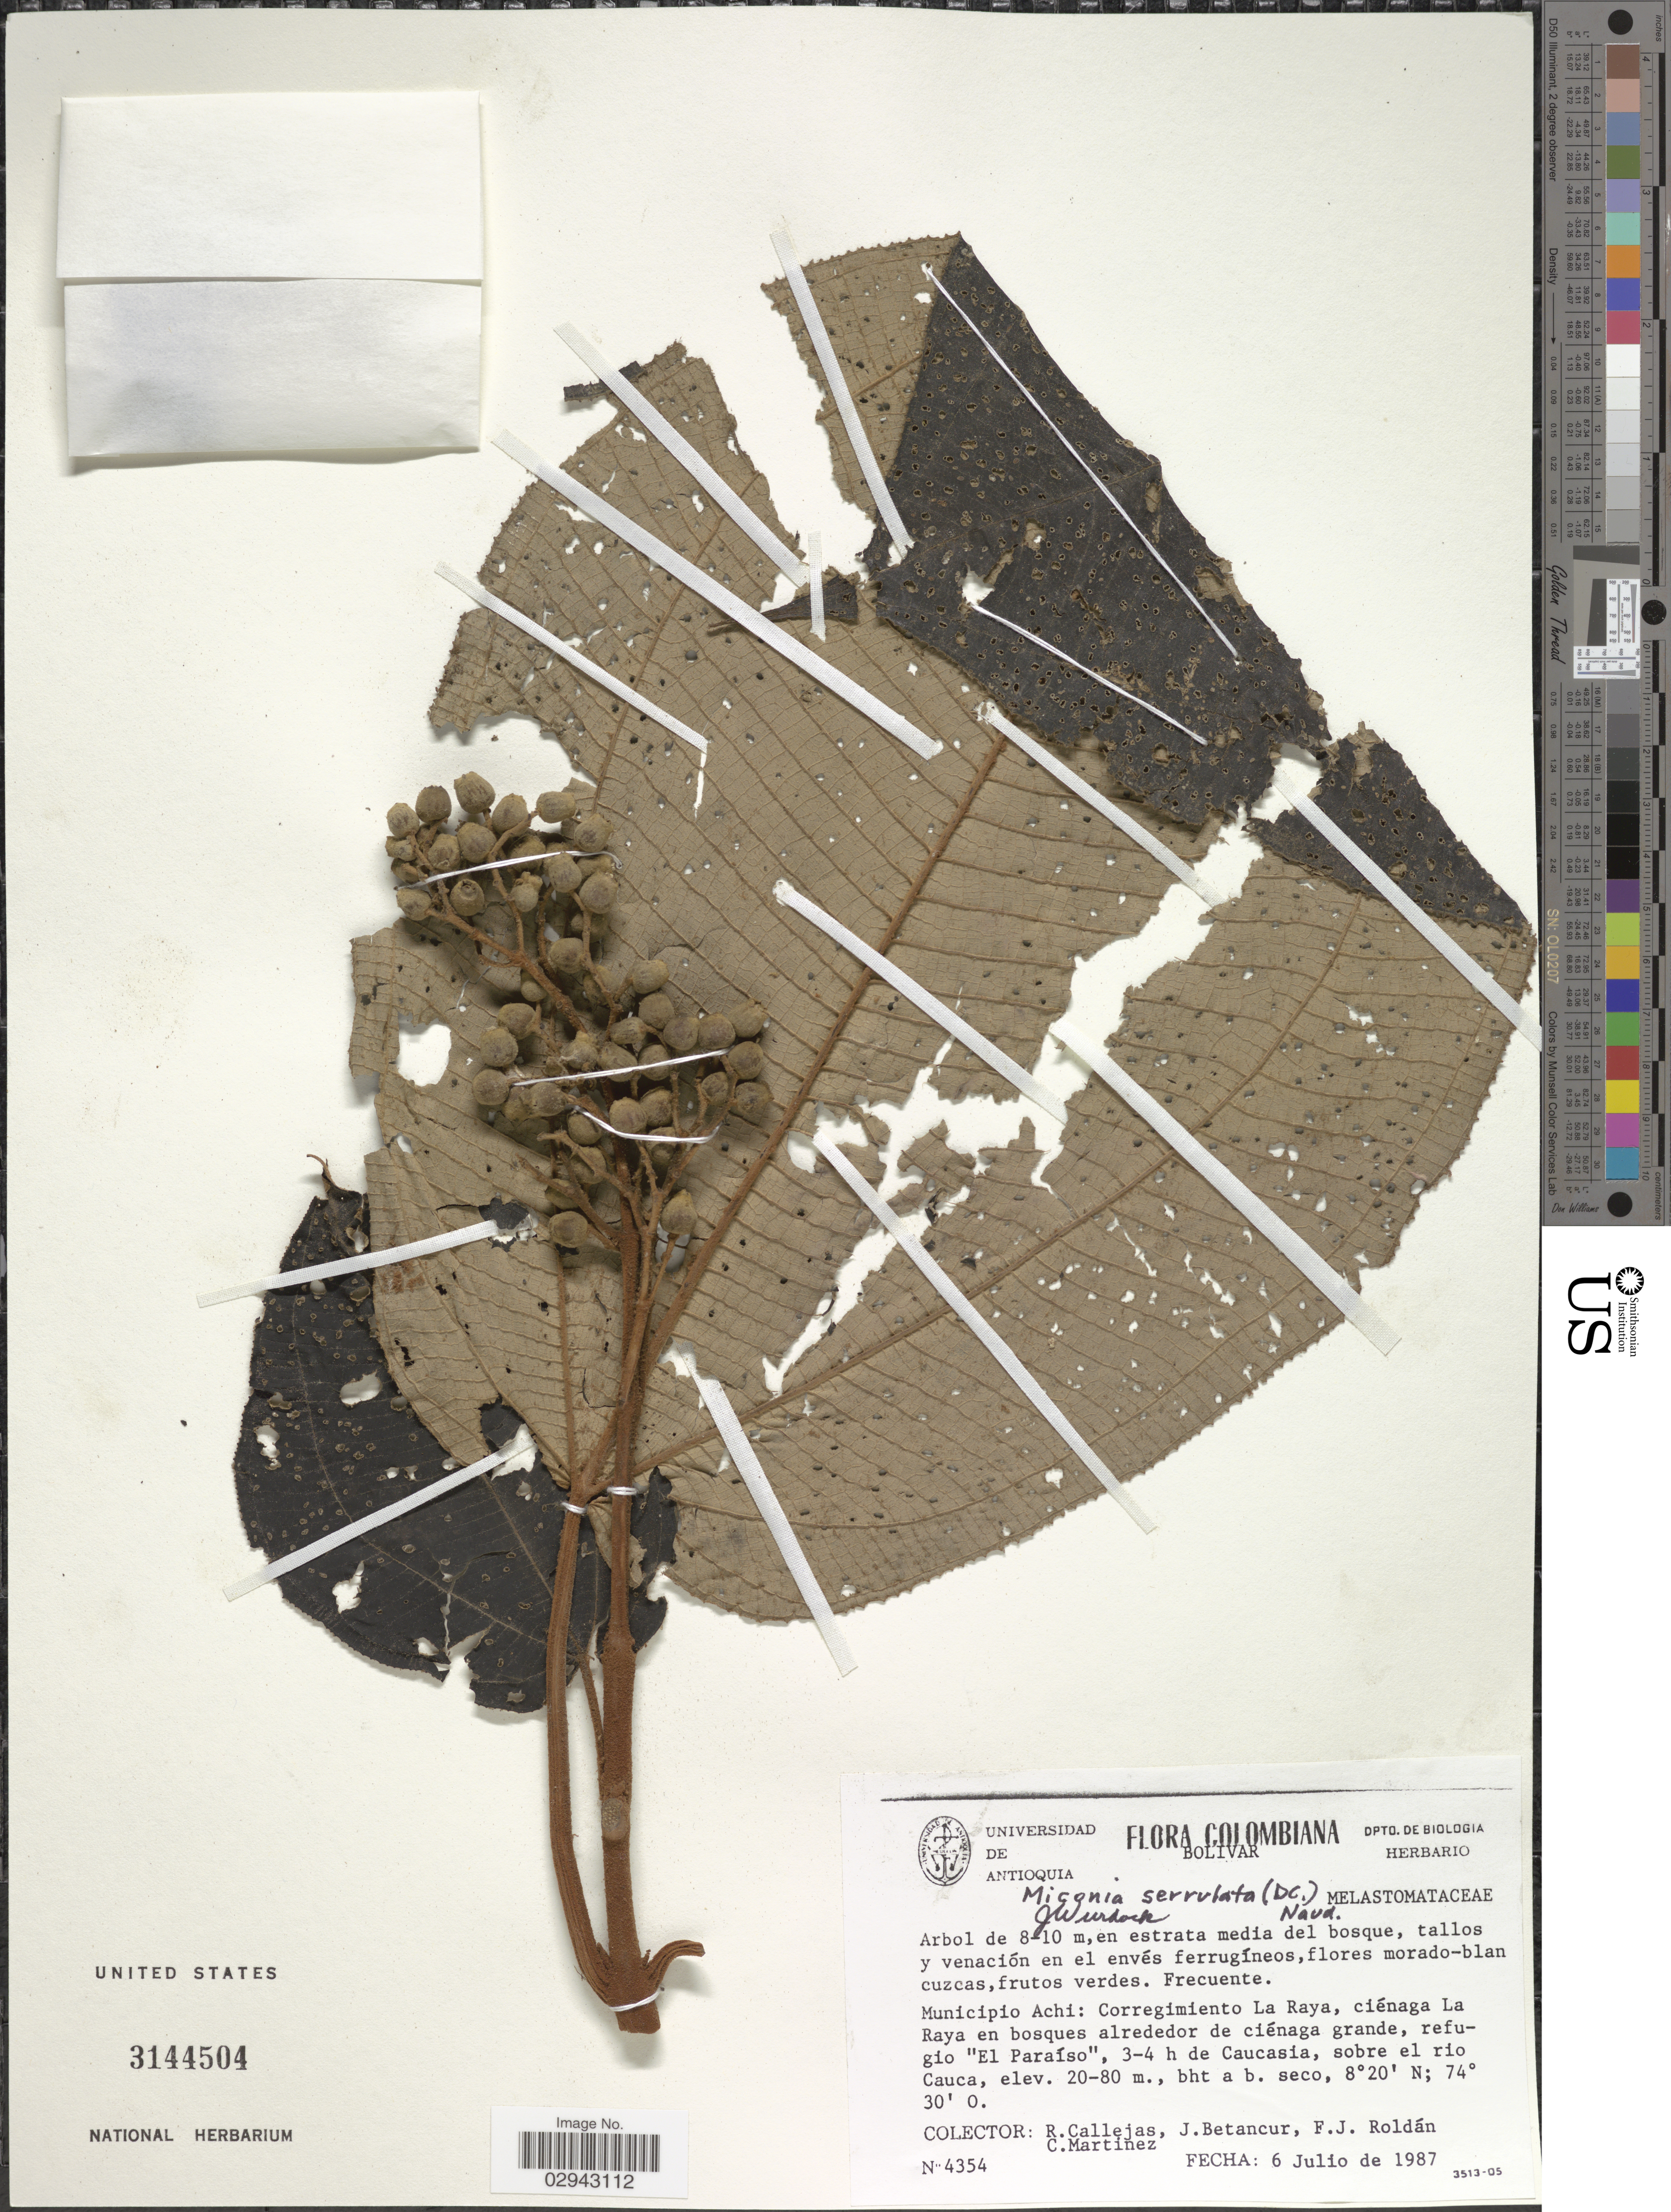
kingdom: Plantae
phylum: Tracheophyta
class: Magnoliopsida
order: Myrtales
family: Melastomataceae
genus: Miconia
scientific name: Miconia serrulata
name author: (DC.) Naudin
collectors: R. Callejas, J. Betancur, F. J. Roldán & C. Martínez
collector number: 4354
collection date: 1987-07-06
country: Colombia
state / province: Bolívar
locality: Municipio Achi: Corregimiento La Raya, ciénaga La Raya en bosques alrededor de ciénaga grande, refugio "El Paraíso", 3-4 h de Caucasia, sobre el rio Cauca.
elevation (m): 20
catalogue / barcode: US 3144504